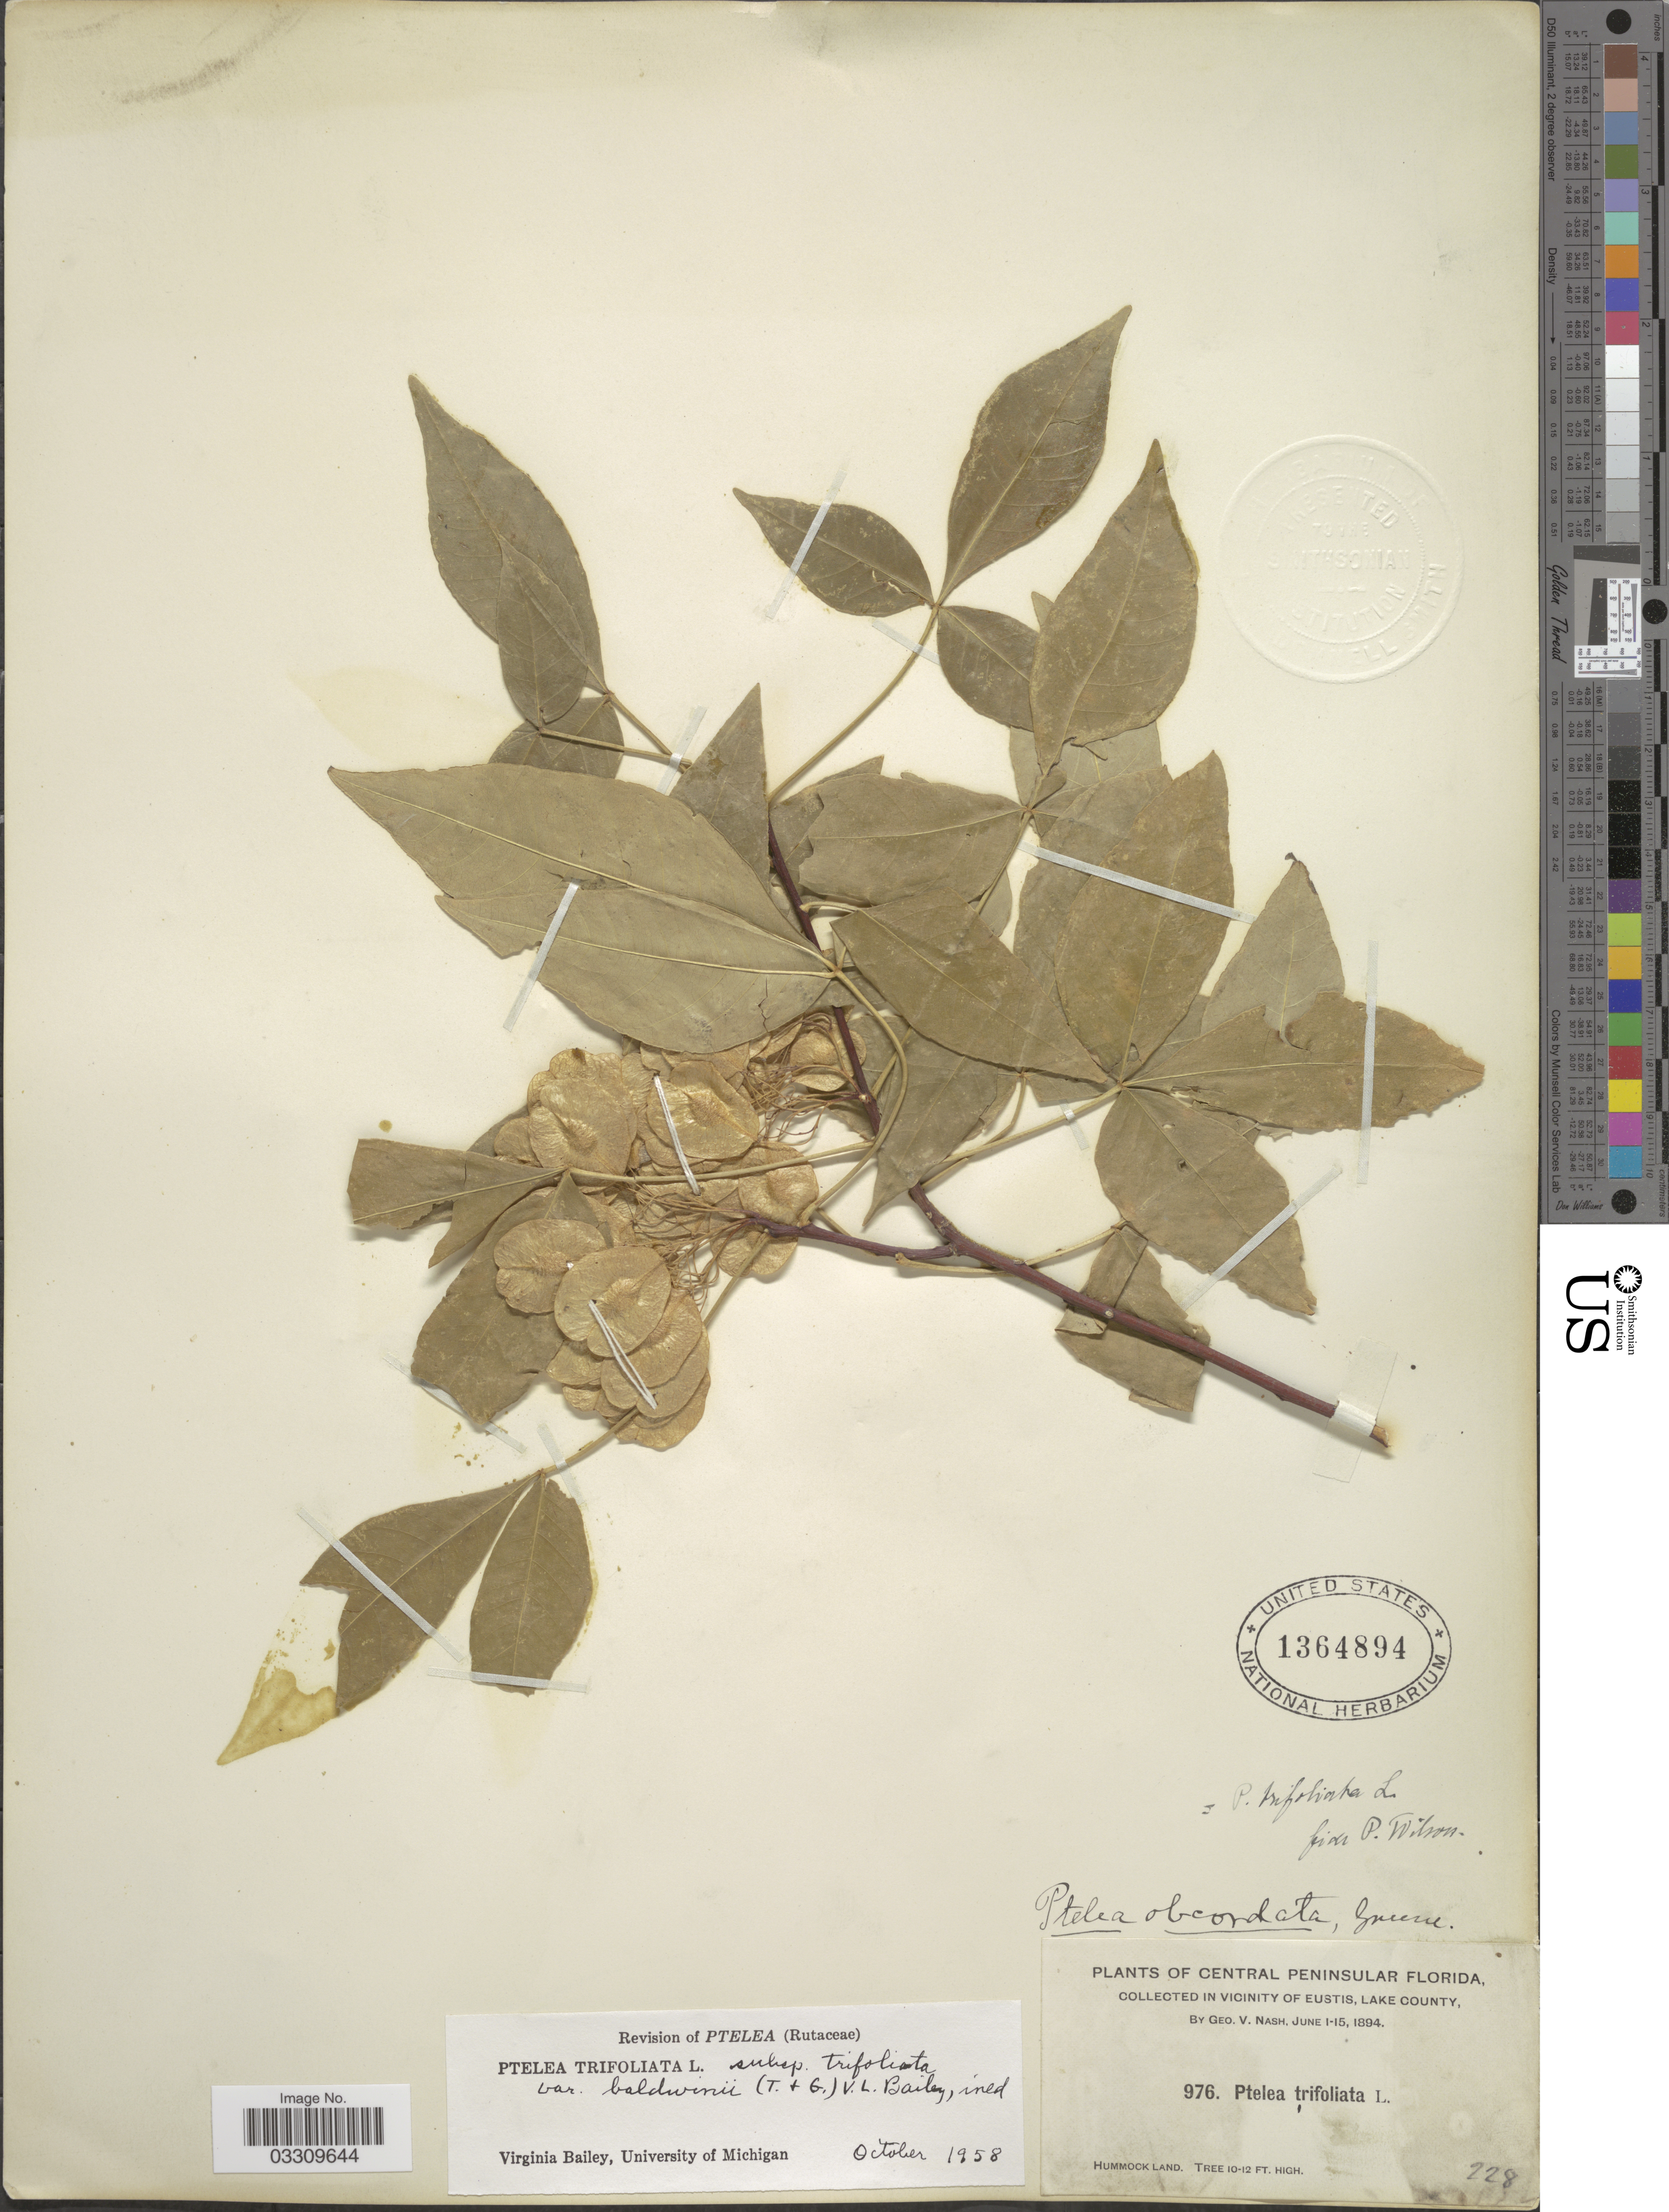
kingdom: Plantae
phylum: Tracheophyta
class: Magnoliopsida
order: Sapindales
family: Rutaceae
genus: Ptelea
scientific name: Ptelea trifoliata var. baldwinii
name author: (Torr. & A. Gray) D.B. Ward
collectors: G. V. Nash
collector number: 976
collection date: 1894-06-01/1894-06-15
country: United States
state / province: Florida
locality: Central Peninsular Florida, in vicinity of Eustis, Lake County, Hummock Land.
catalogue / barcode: US 1364894